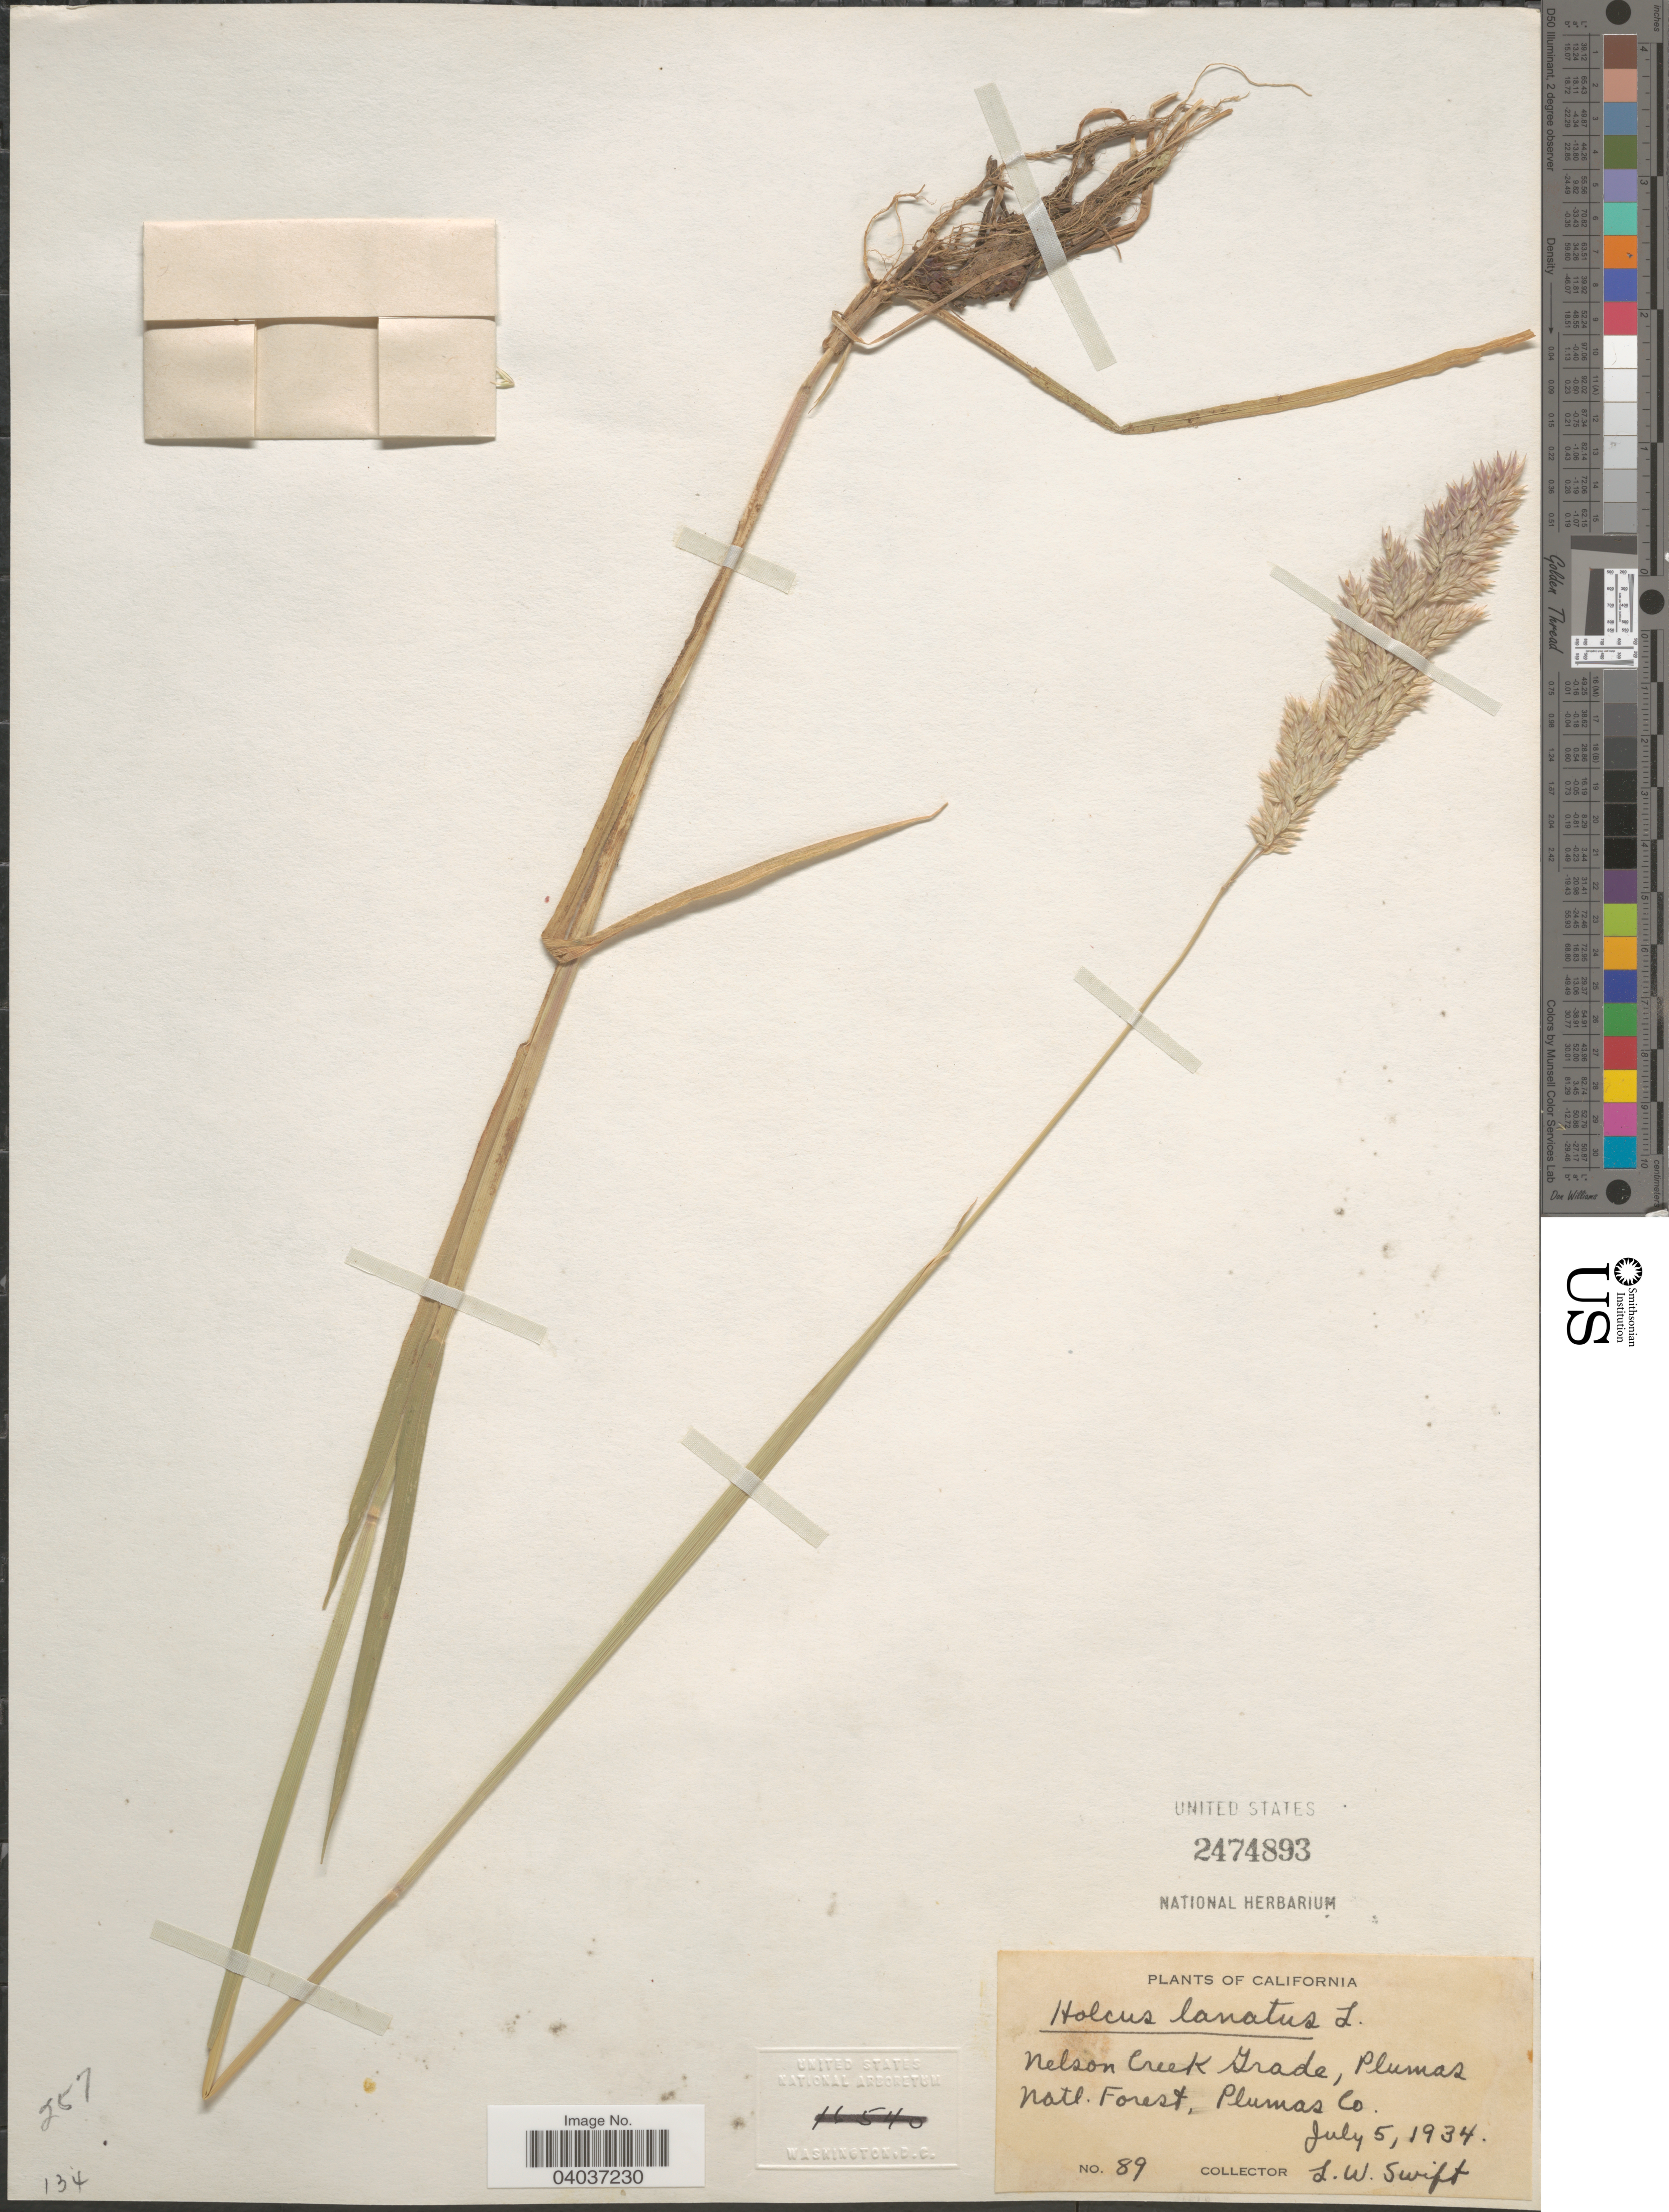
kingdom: Plantae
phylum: Tracheophyta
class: Liliopsida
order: Poales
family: Poaceae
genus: Holcus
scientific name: Holcus lanatus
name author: L.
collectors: L. Swift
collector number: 89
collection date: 1934-07-05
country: United States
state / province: California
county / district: Plumas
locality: Nelson Creek Grade, Plumas Natl. Forest, Plumas Co.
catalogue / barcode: US 2474893